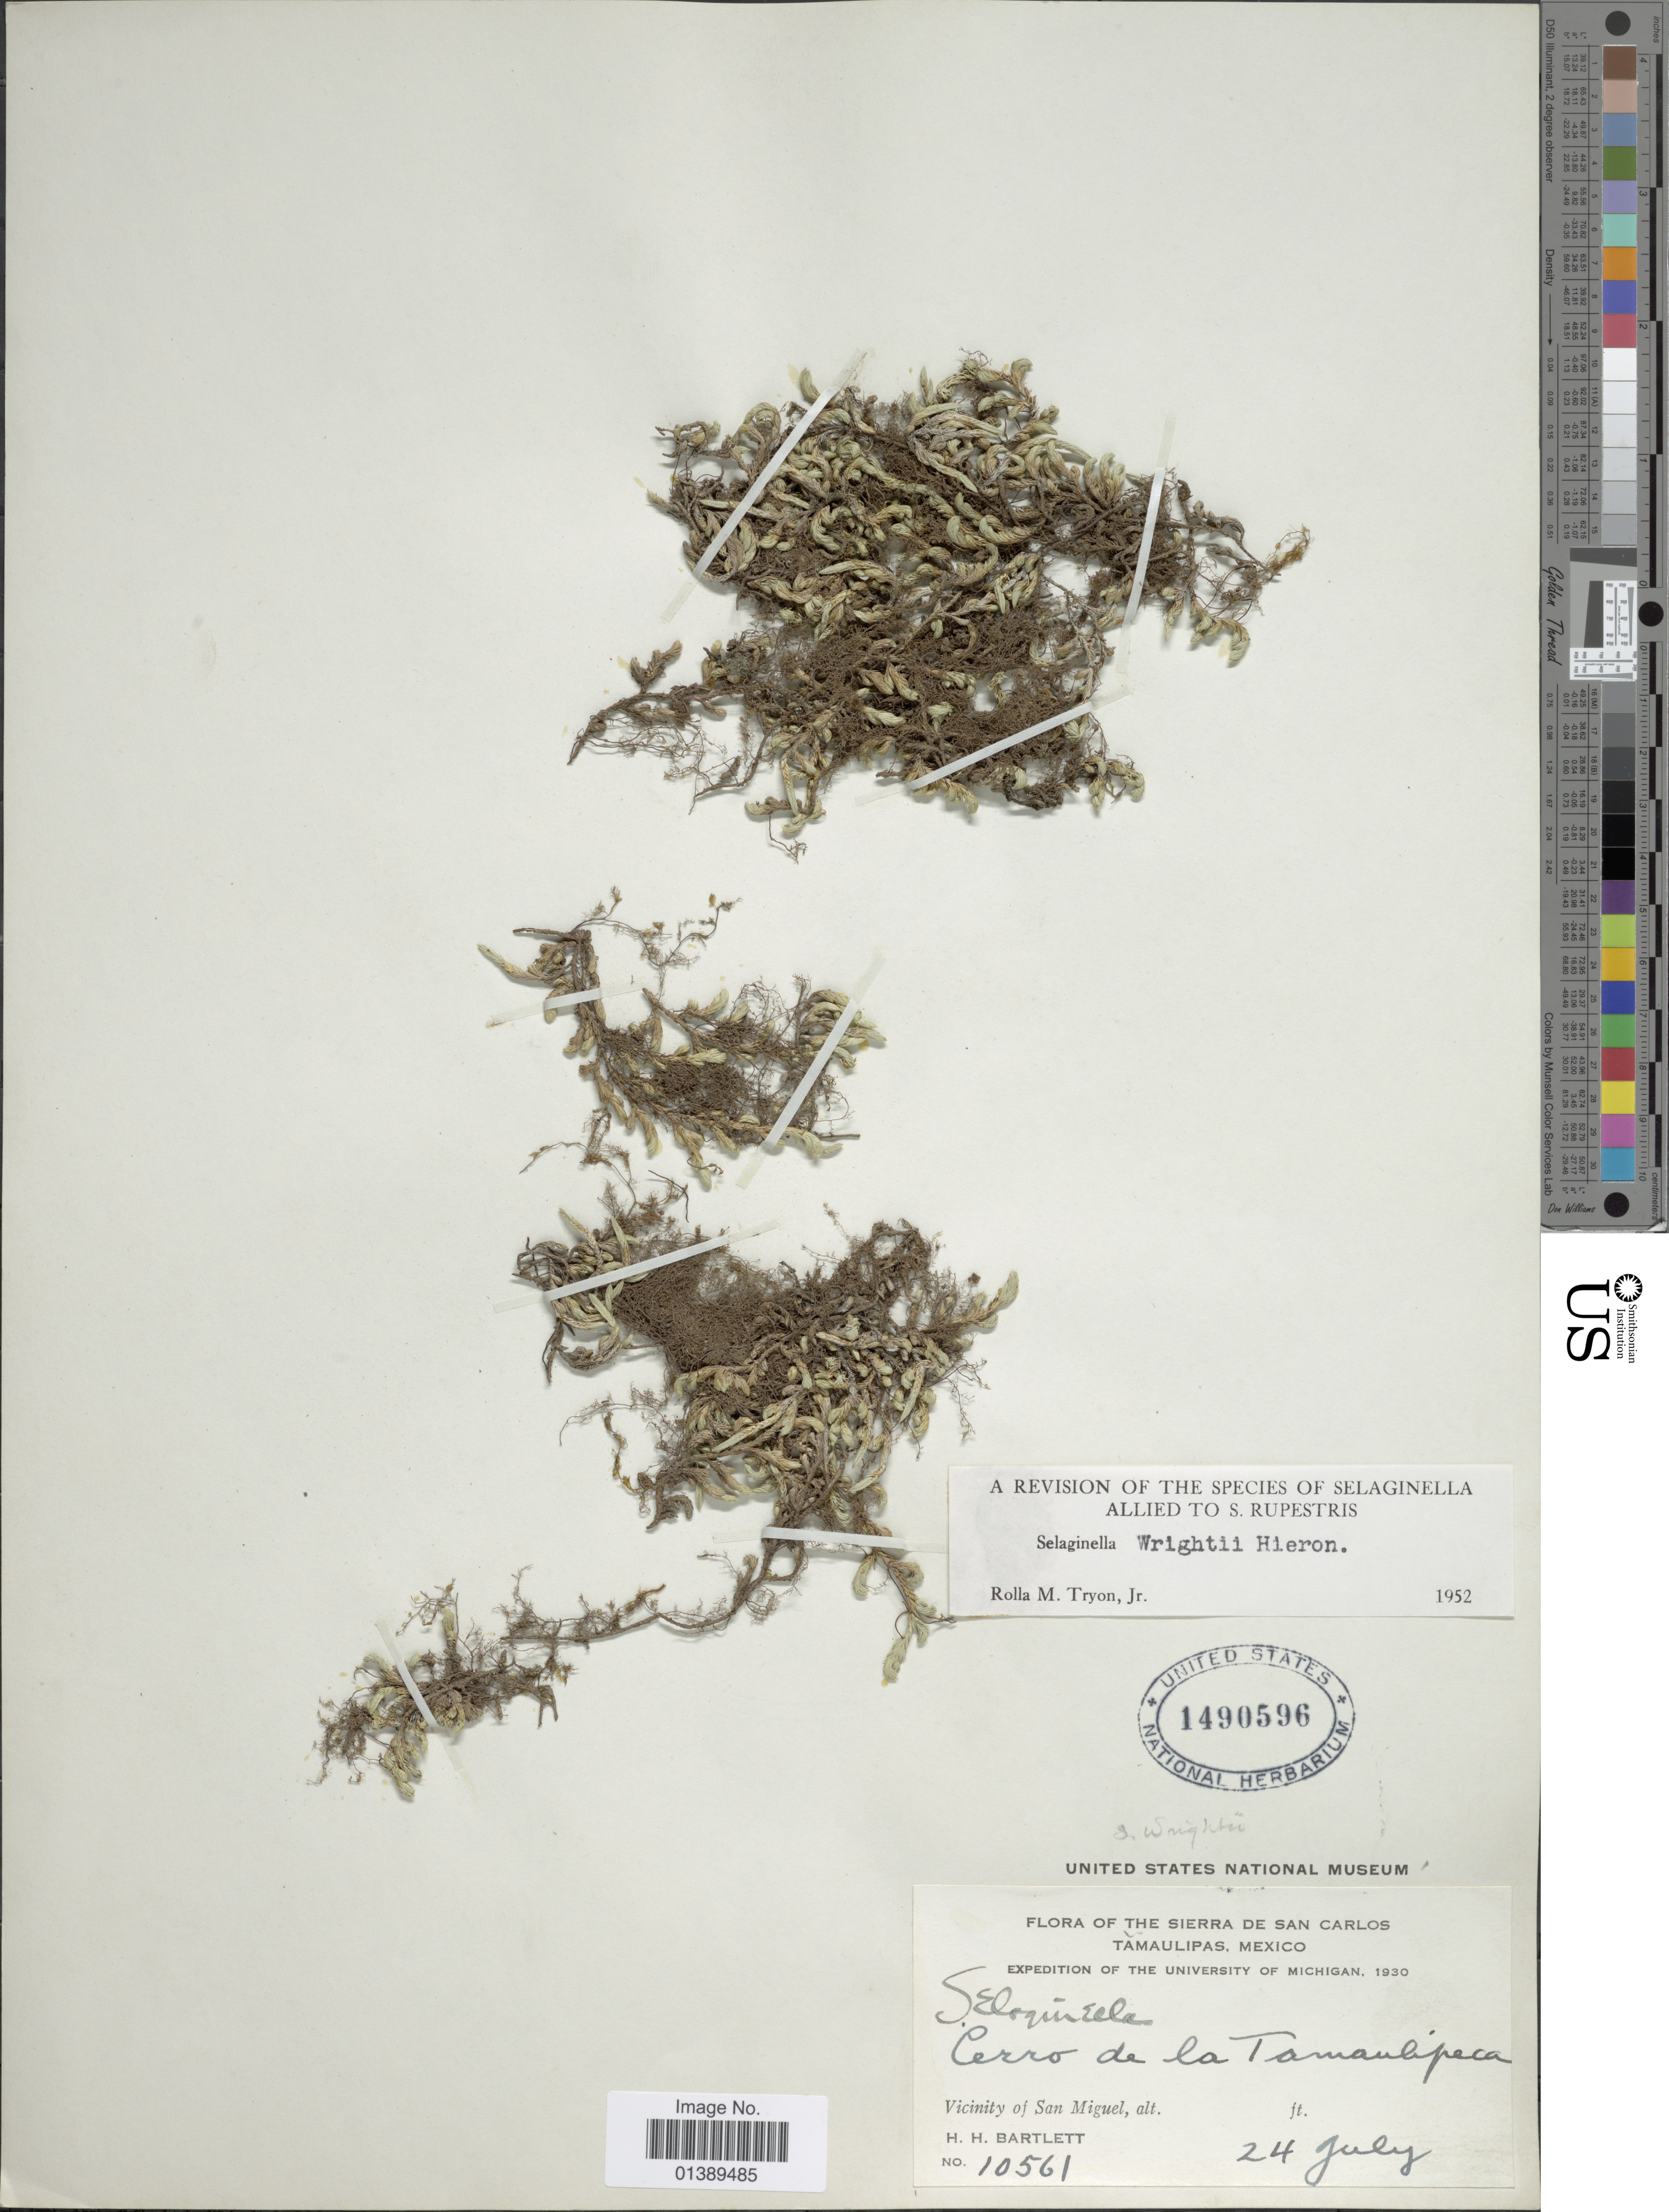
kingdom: Plantae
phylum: Tracheophyta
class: Lycopodiopsida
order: Selaginellales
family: Selaginellaceae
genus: Selaginella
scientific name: Selaginella wrightii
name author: Hieron.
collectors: H. H. Bartlett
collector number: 10561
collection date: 1930-07-24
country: Mexico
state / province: Tamaulipas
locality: The Sierra de San Carlos, Vicinity of San Miguel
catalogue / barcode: US 1490596